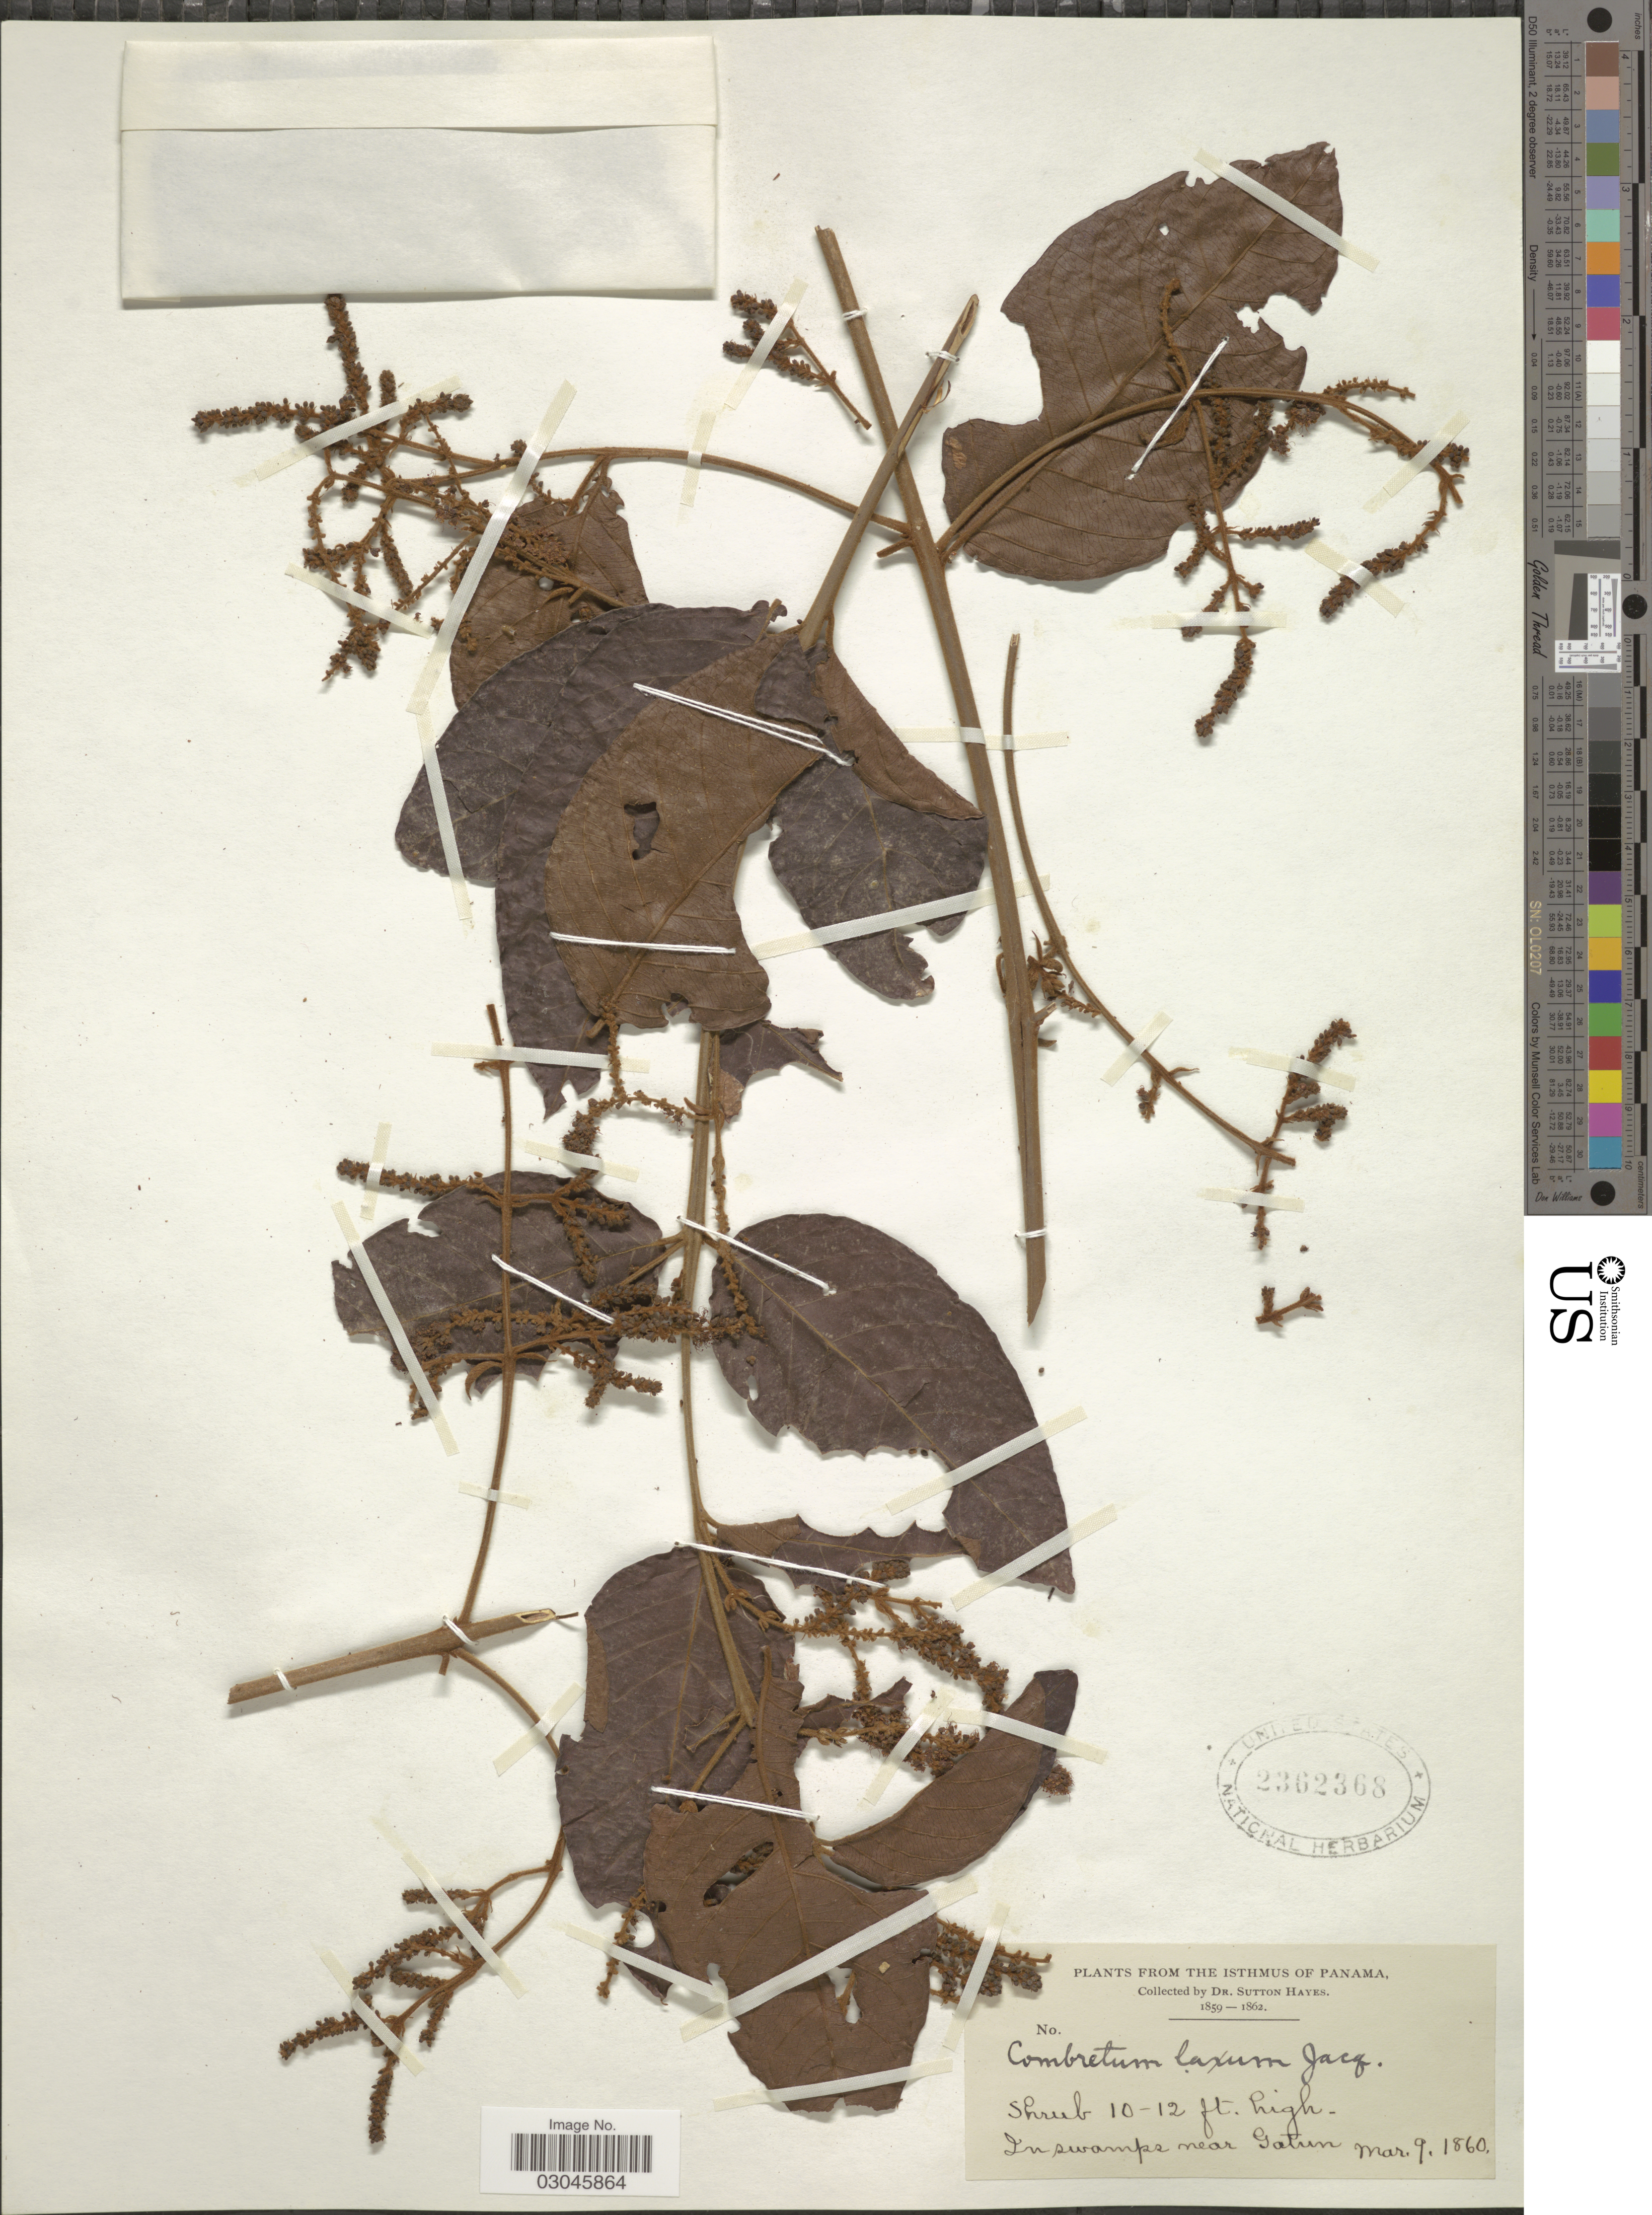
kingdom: Plantae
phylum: Tracheophyta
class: Magnoliopsida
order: Myrtales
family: Combretaceae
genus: Combretum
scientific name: Combretum laxum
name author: Jacq.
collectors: S. Hayes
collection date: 1860-03-09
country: Panama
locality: The Isthmus of Panama. In swamps near Gatun.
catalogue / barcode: US 2362368